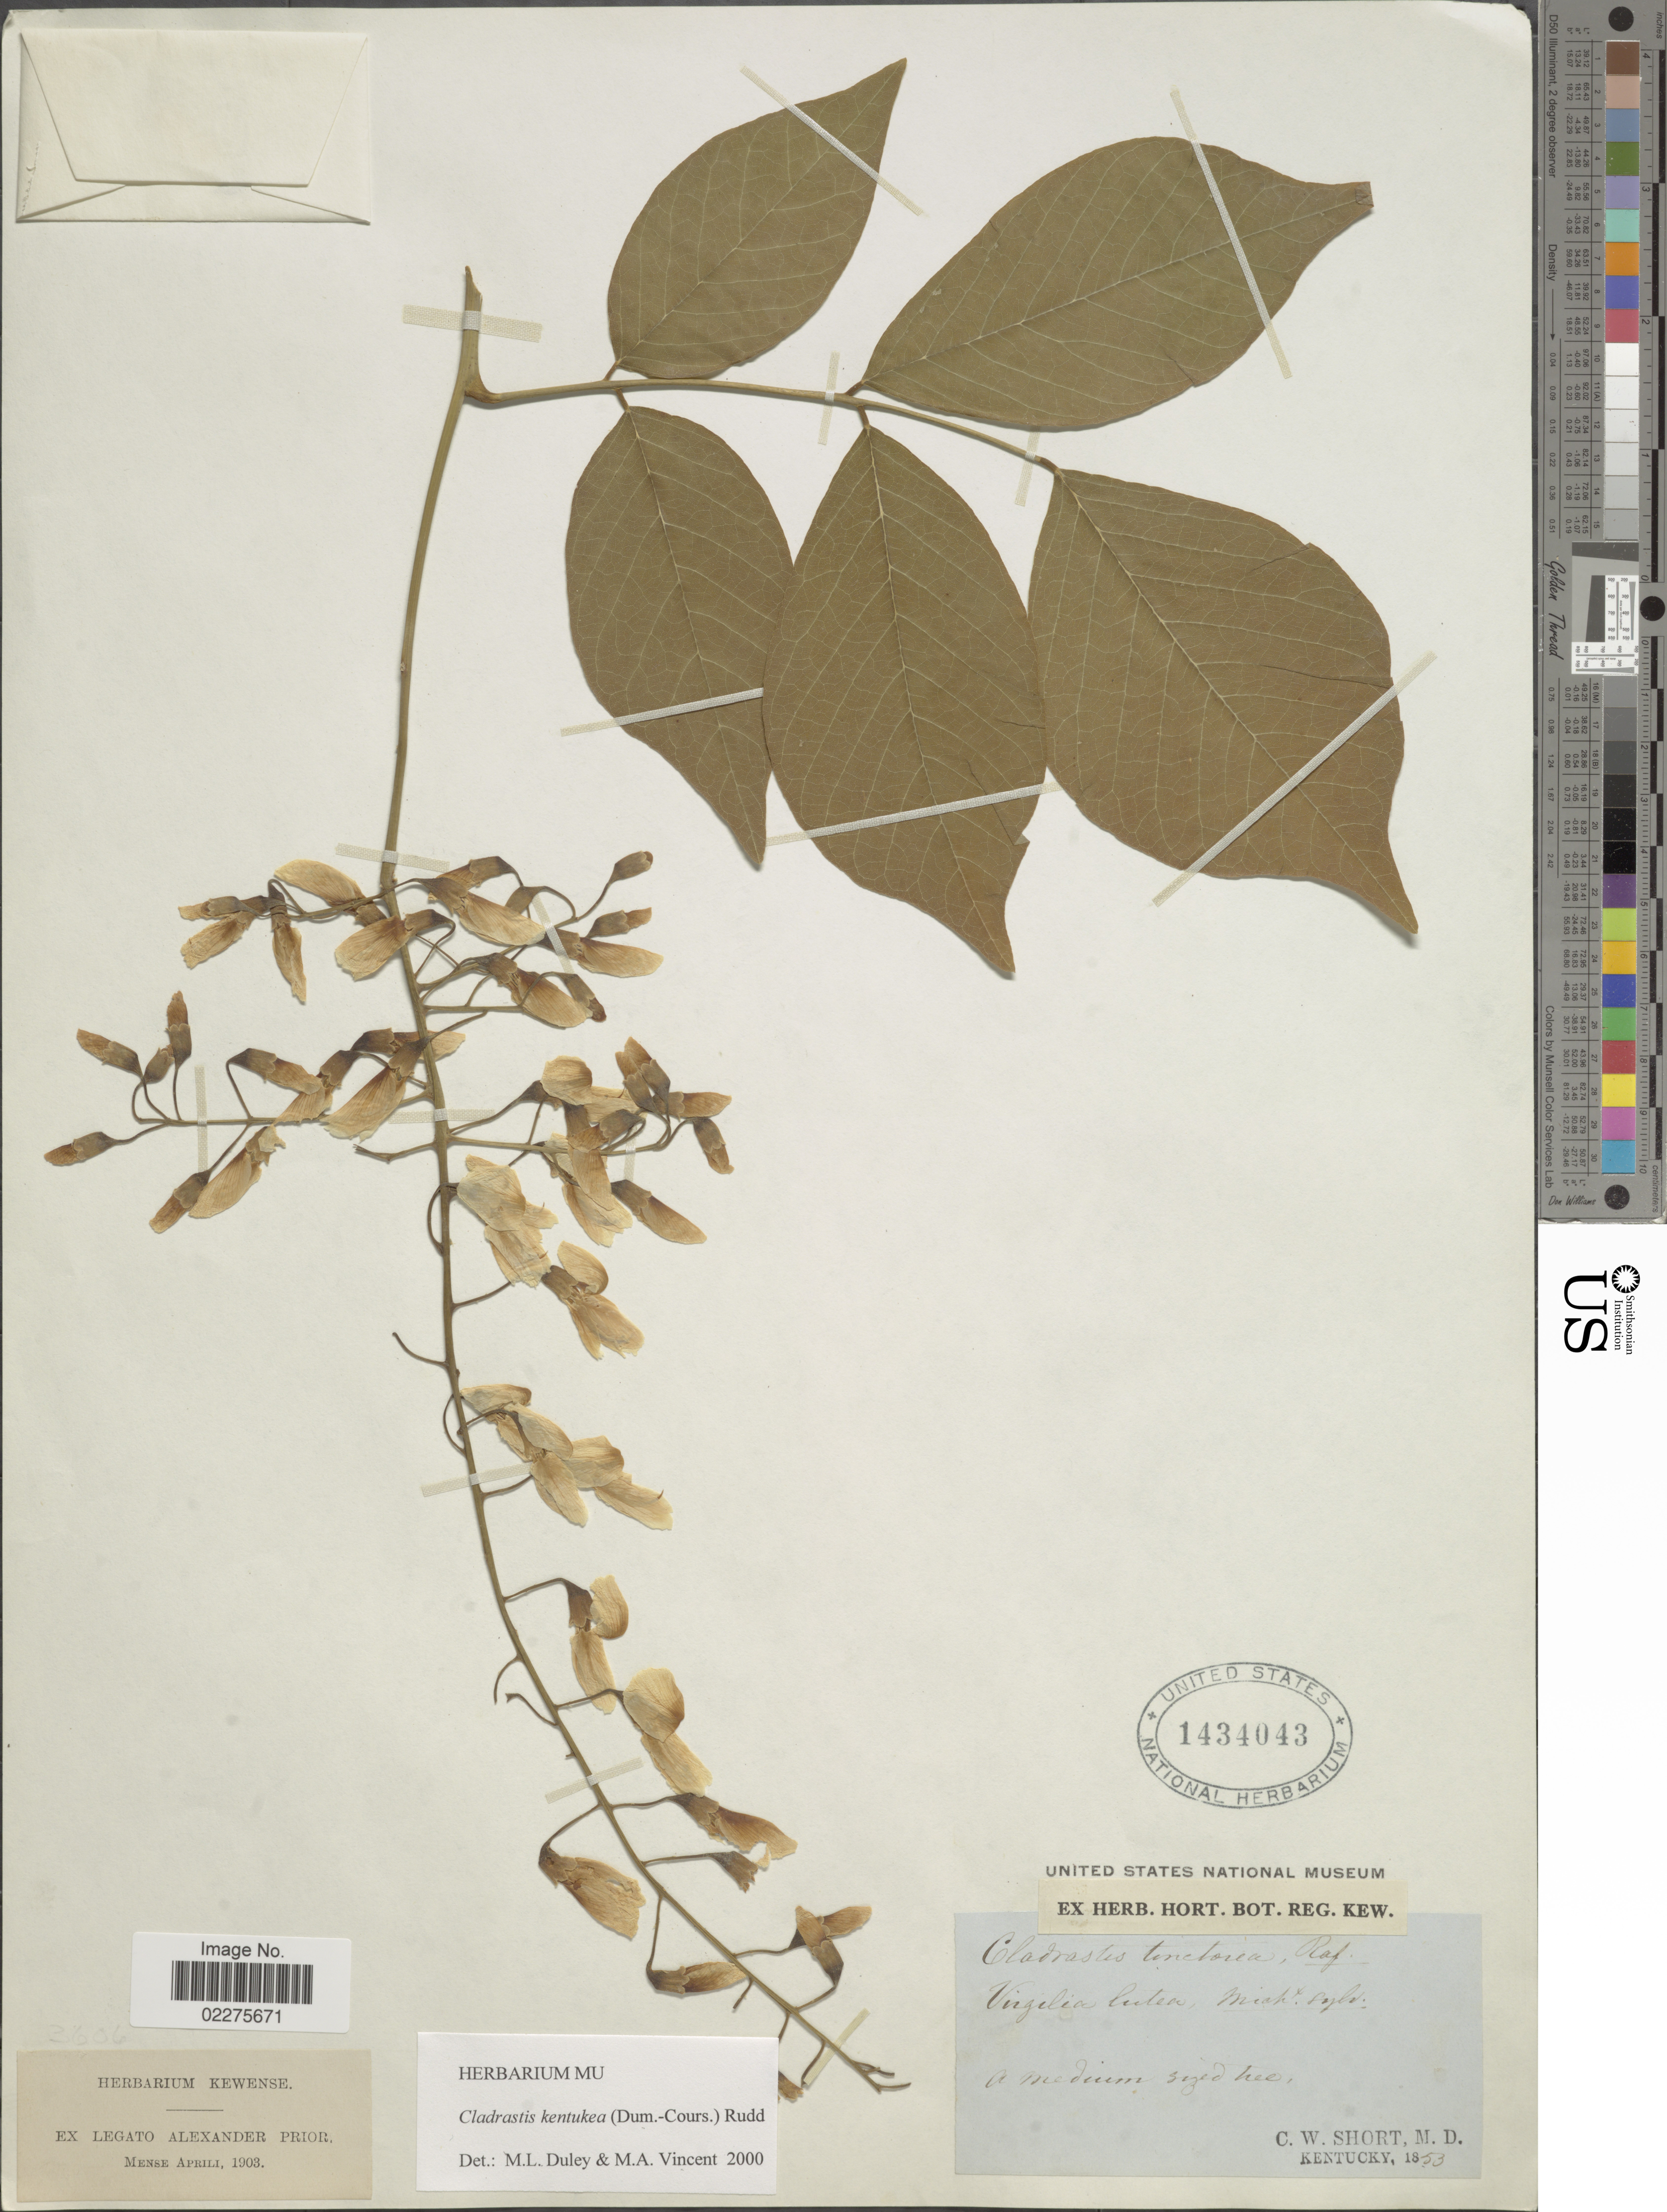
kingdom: Plantae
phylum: Tracheophyta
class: Magnoliopsida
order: Fabales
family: Fabaceae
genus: Cladrastis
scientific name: Cladrastis kentukea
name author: (Dum. Cours.) Rudd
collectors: C. W. Short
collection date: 1853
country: United States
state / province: Kentucky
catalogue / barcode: US 1434043